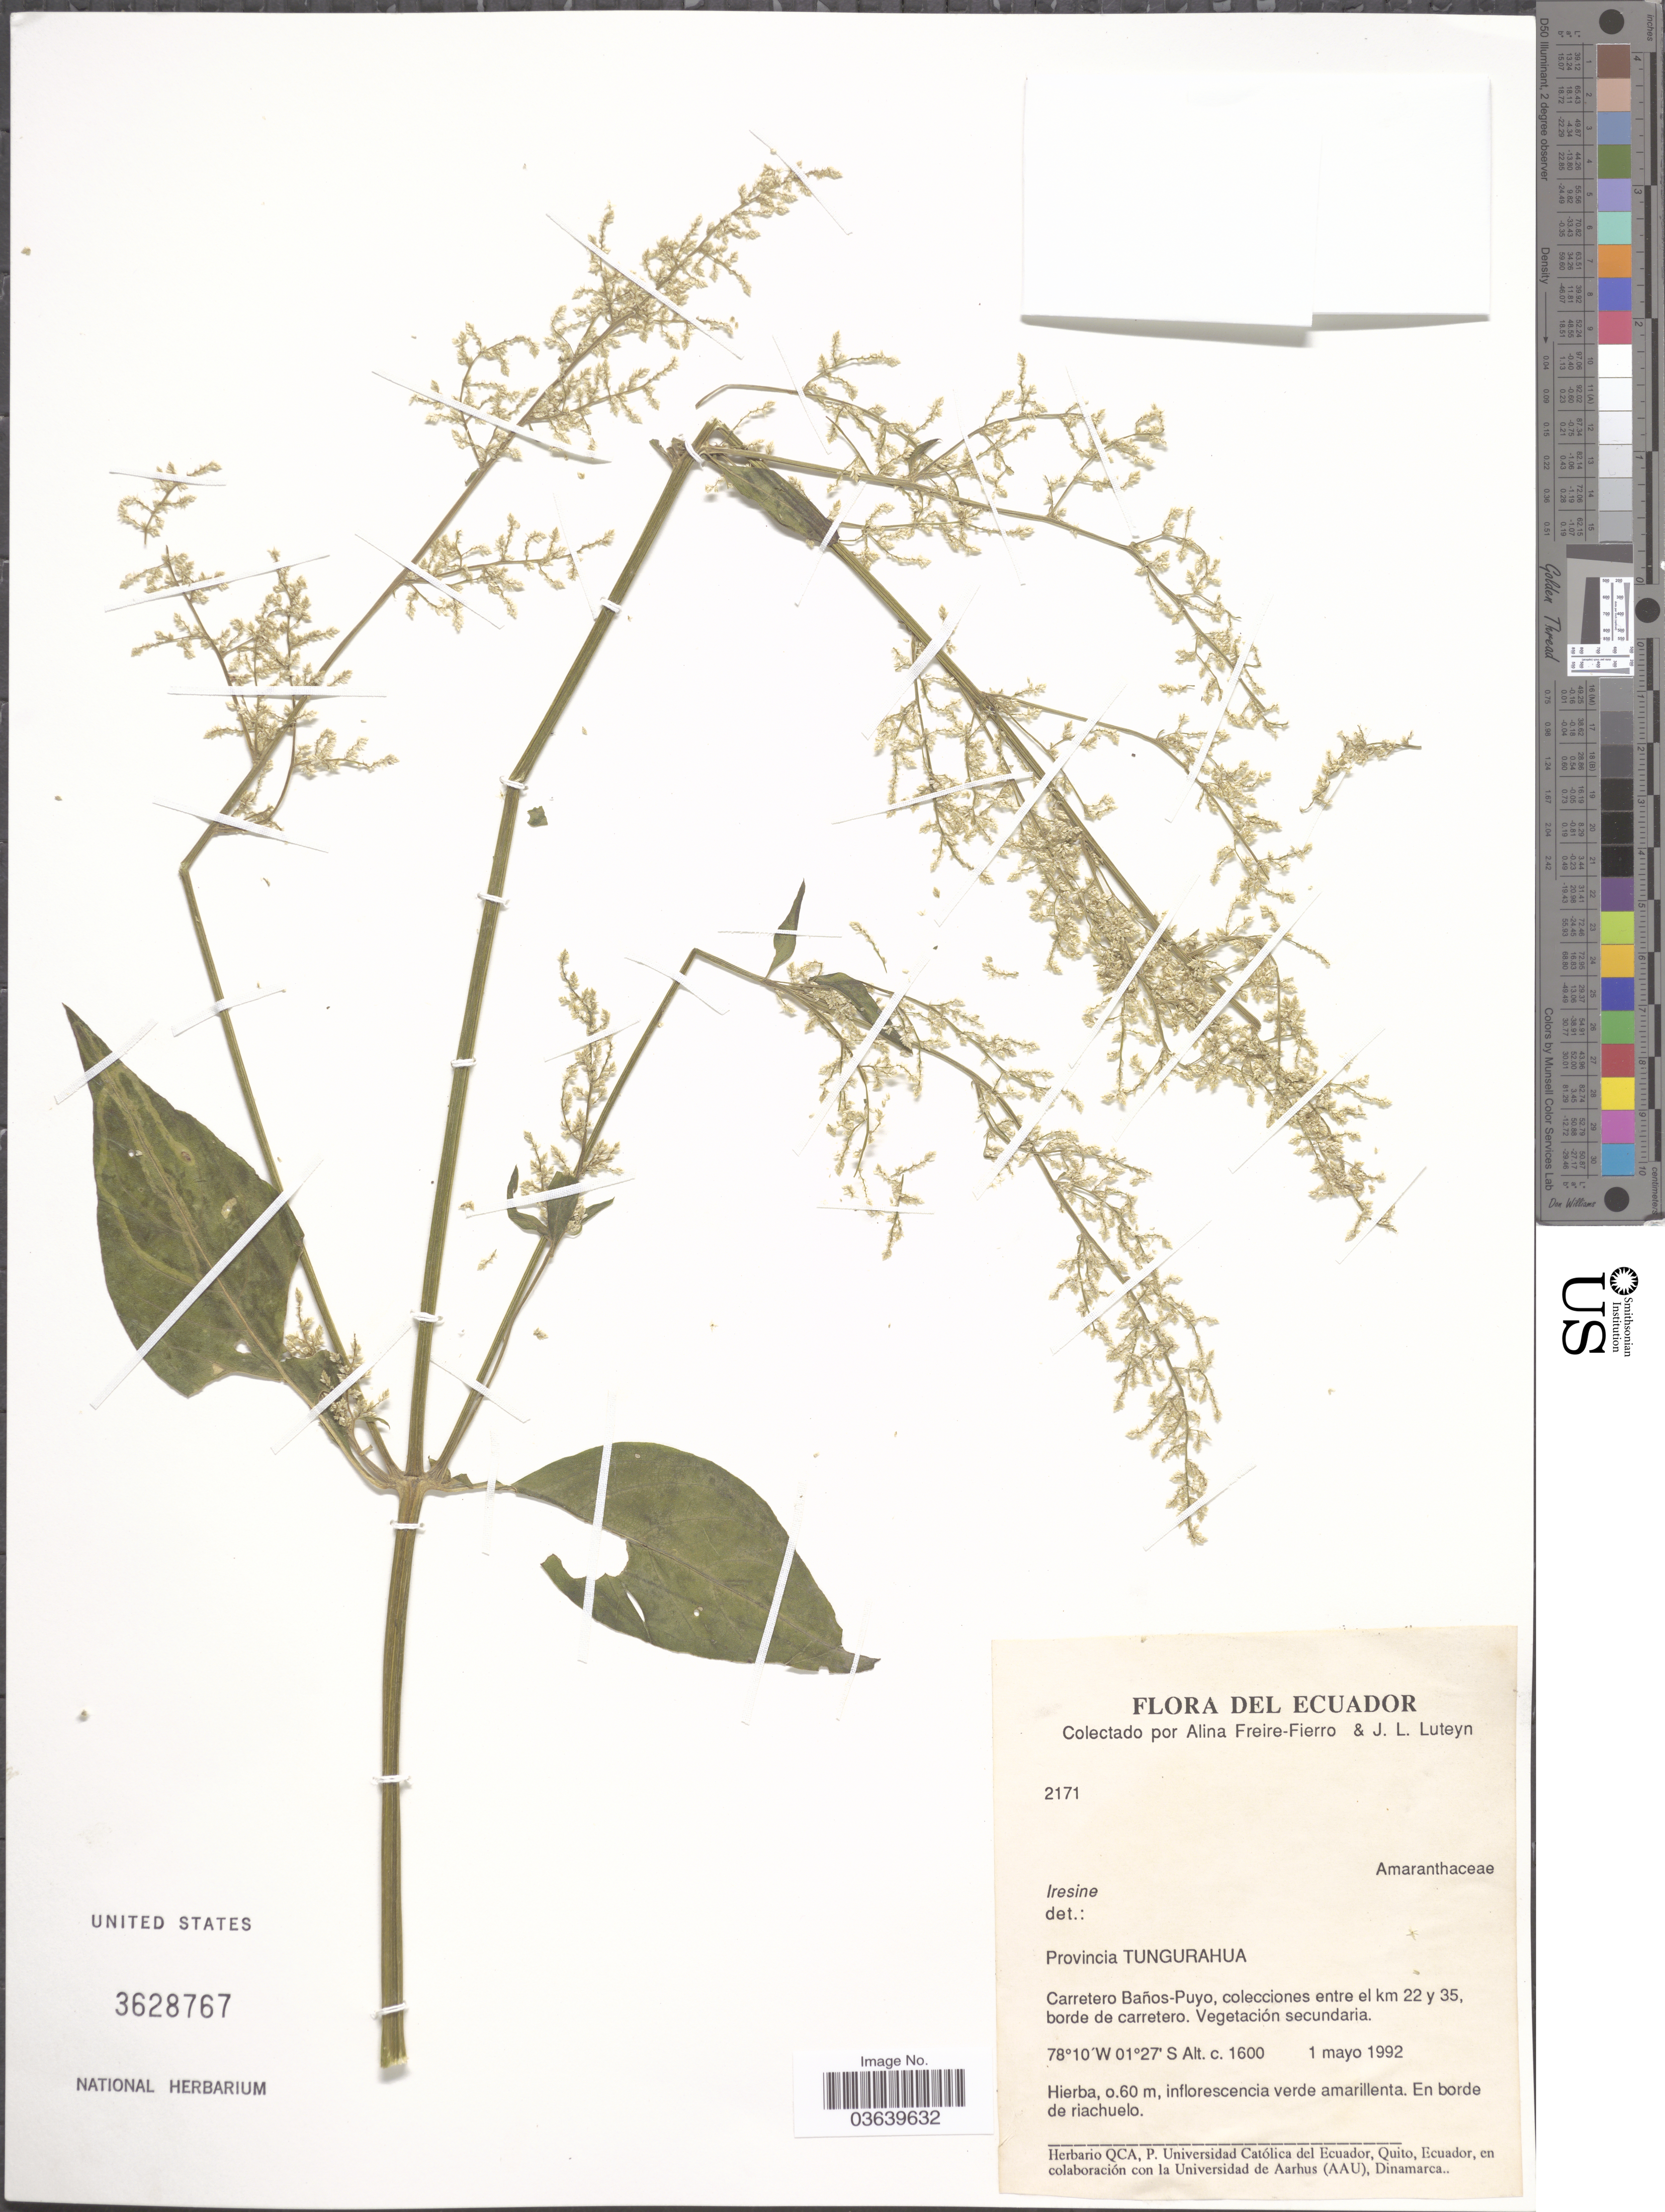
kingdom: Plantae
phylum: Tracheophyta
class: Magnoliopsida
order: Caryophyllales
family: Amaranthaceae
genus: Iresine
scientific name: Iresine sp.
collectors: A. Freire-Fierro & J. Luteyn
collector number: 2171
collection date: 1992-05-01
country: Ecuador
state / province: Tungurahua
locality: Carretero Baños-Puyo, colecciones entre el km 22 y 35, borde de carretero.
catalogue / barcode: US 3628767